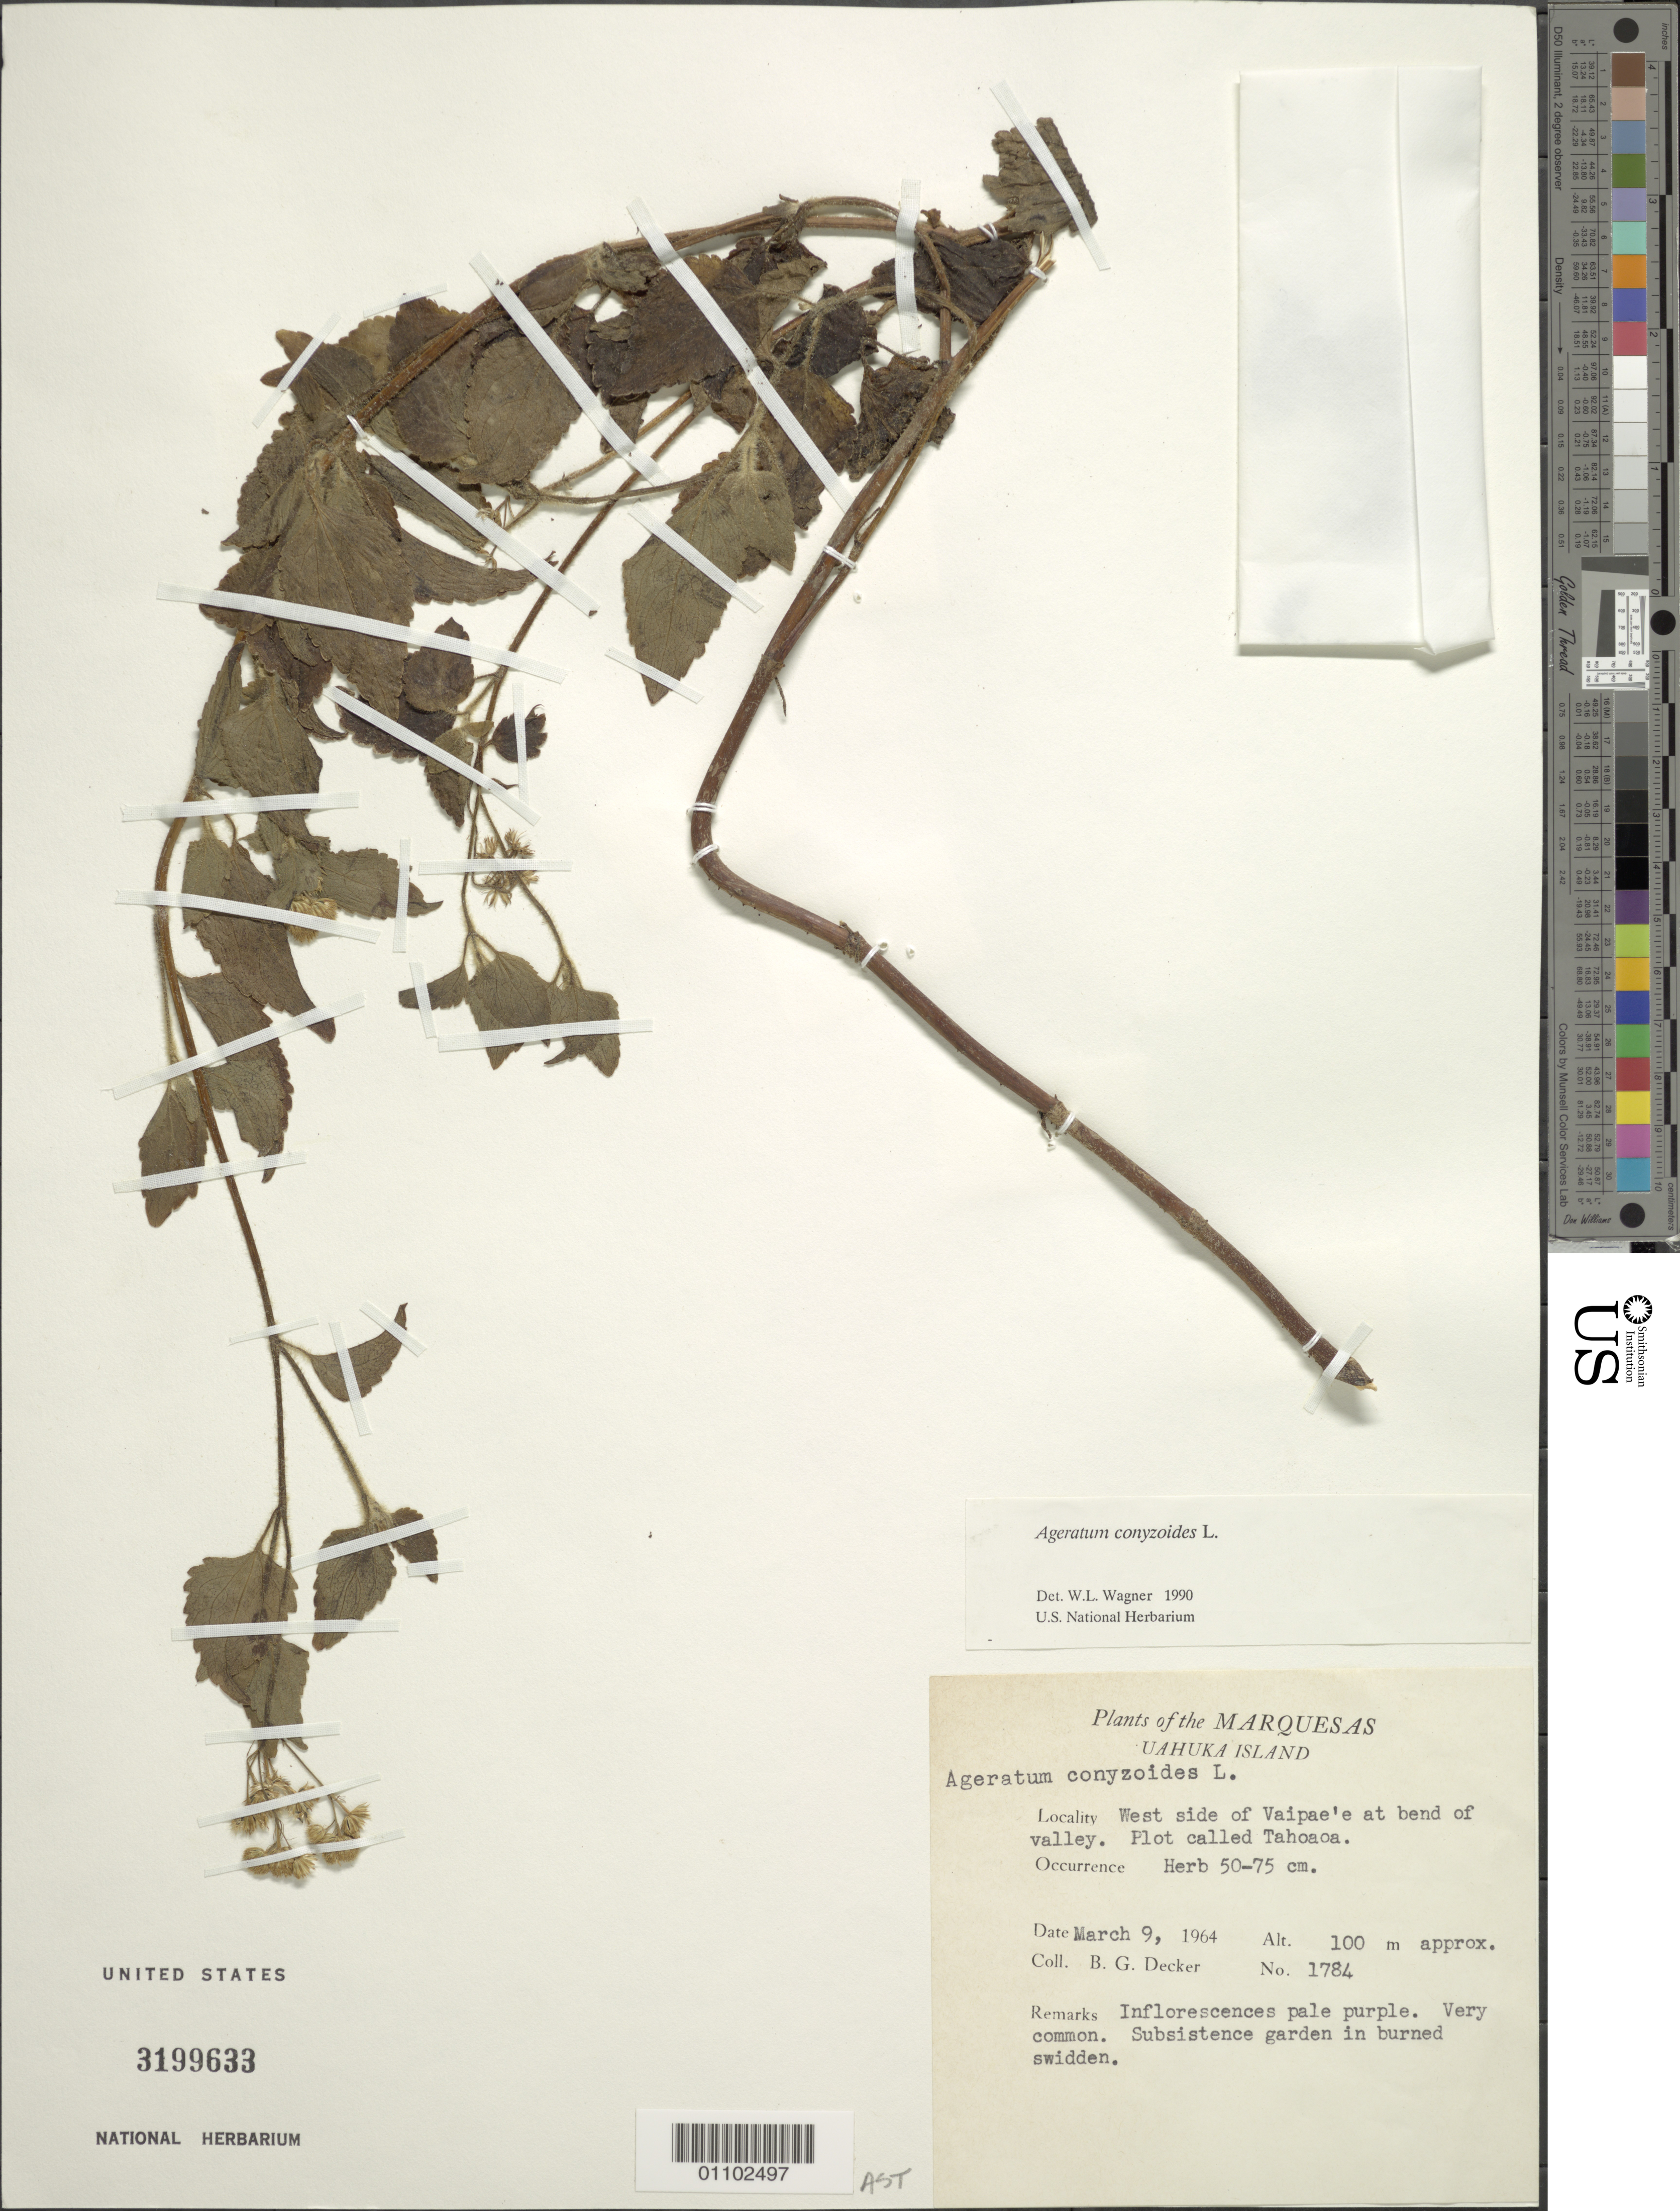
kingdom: Plantae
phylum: Tracheophyta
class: Magnoliopsida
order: Asterales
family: Asteraceae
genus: Ageratum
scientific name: Ageratum conyzoides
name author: L.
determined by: Wagner, W. L., (BOT), Smithsonian Institution - National Museum of Natural History (UNITED STATES)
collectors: B. G. Decker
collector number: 1784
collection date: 1964-03-09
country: French Polynesia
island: Ua Huka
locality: W side of Vaipae'e at bend in valley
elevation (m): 100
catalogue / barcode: US 3199633